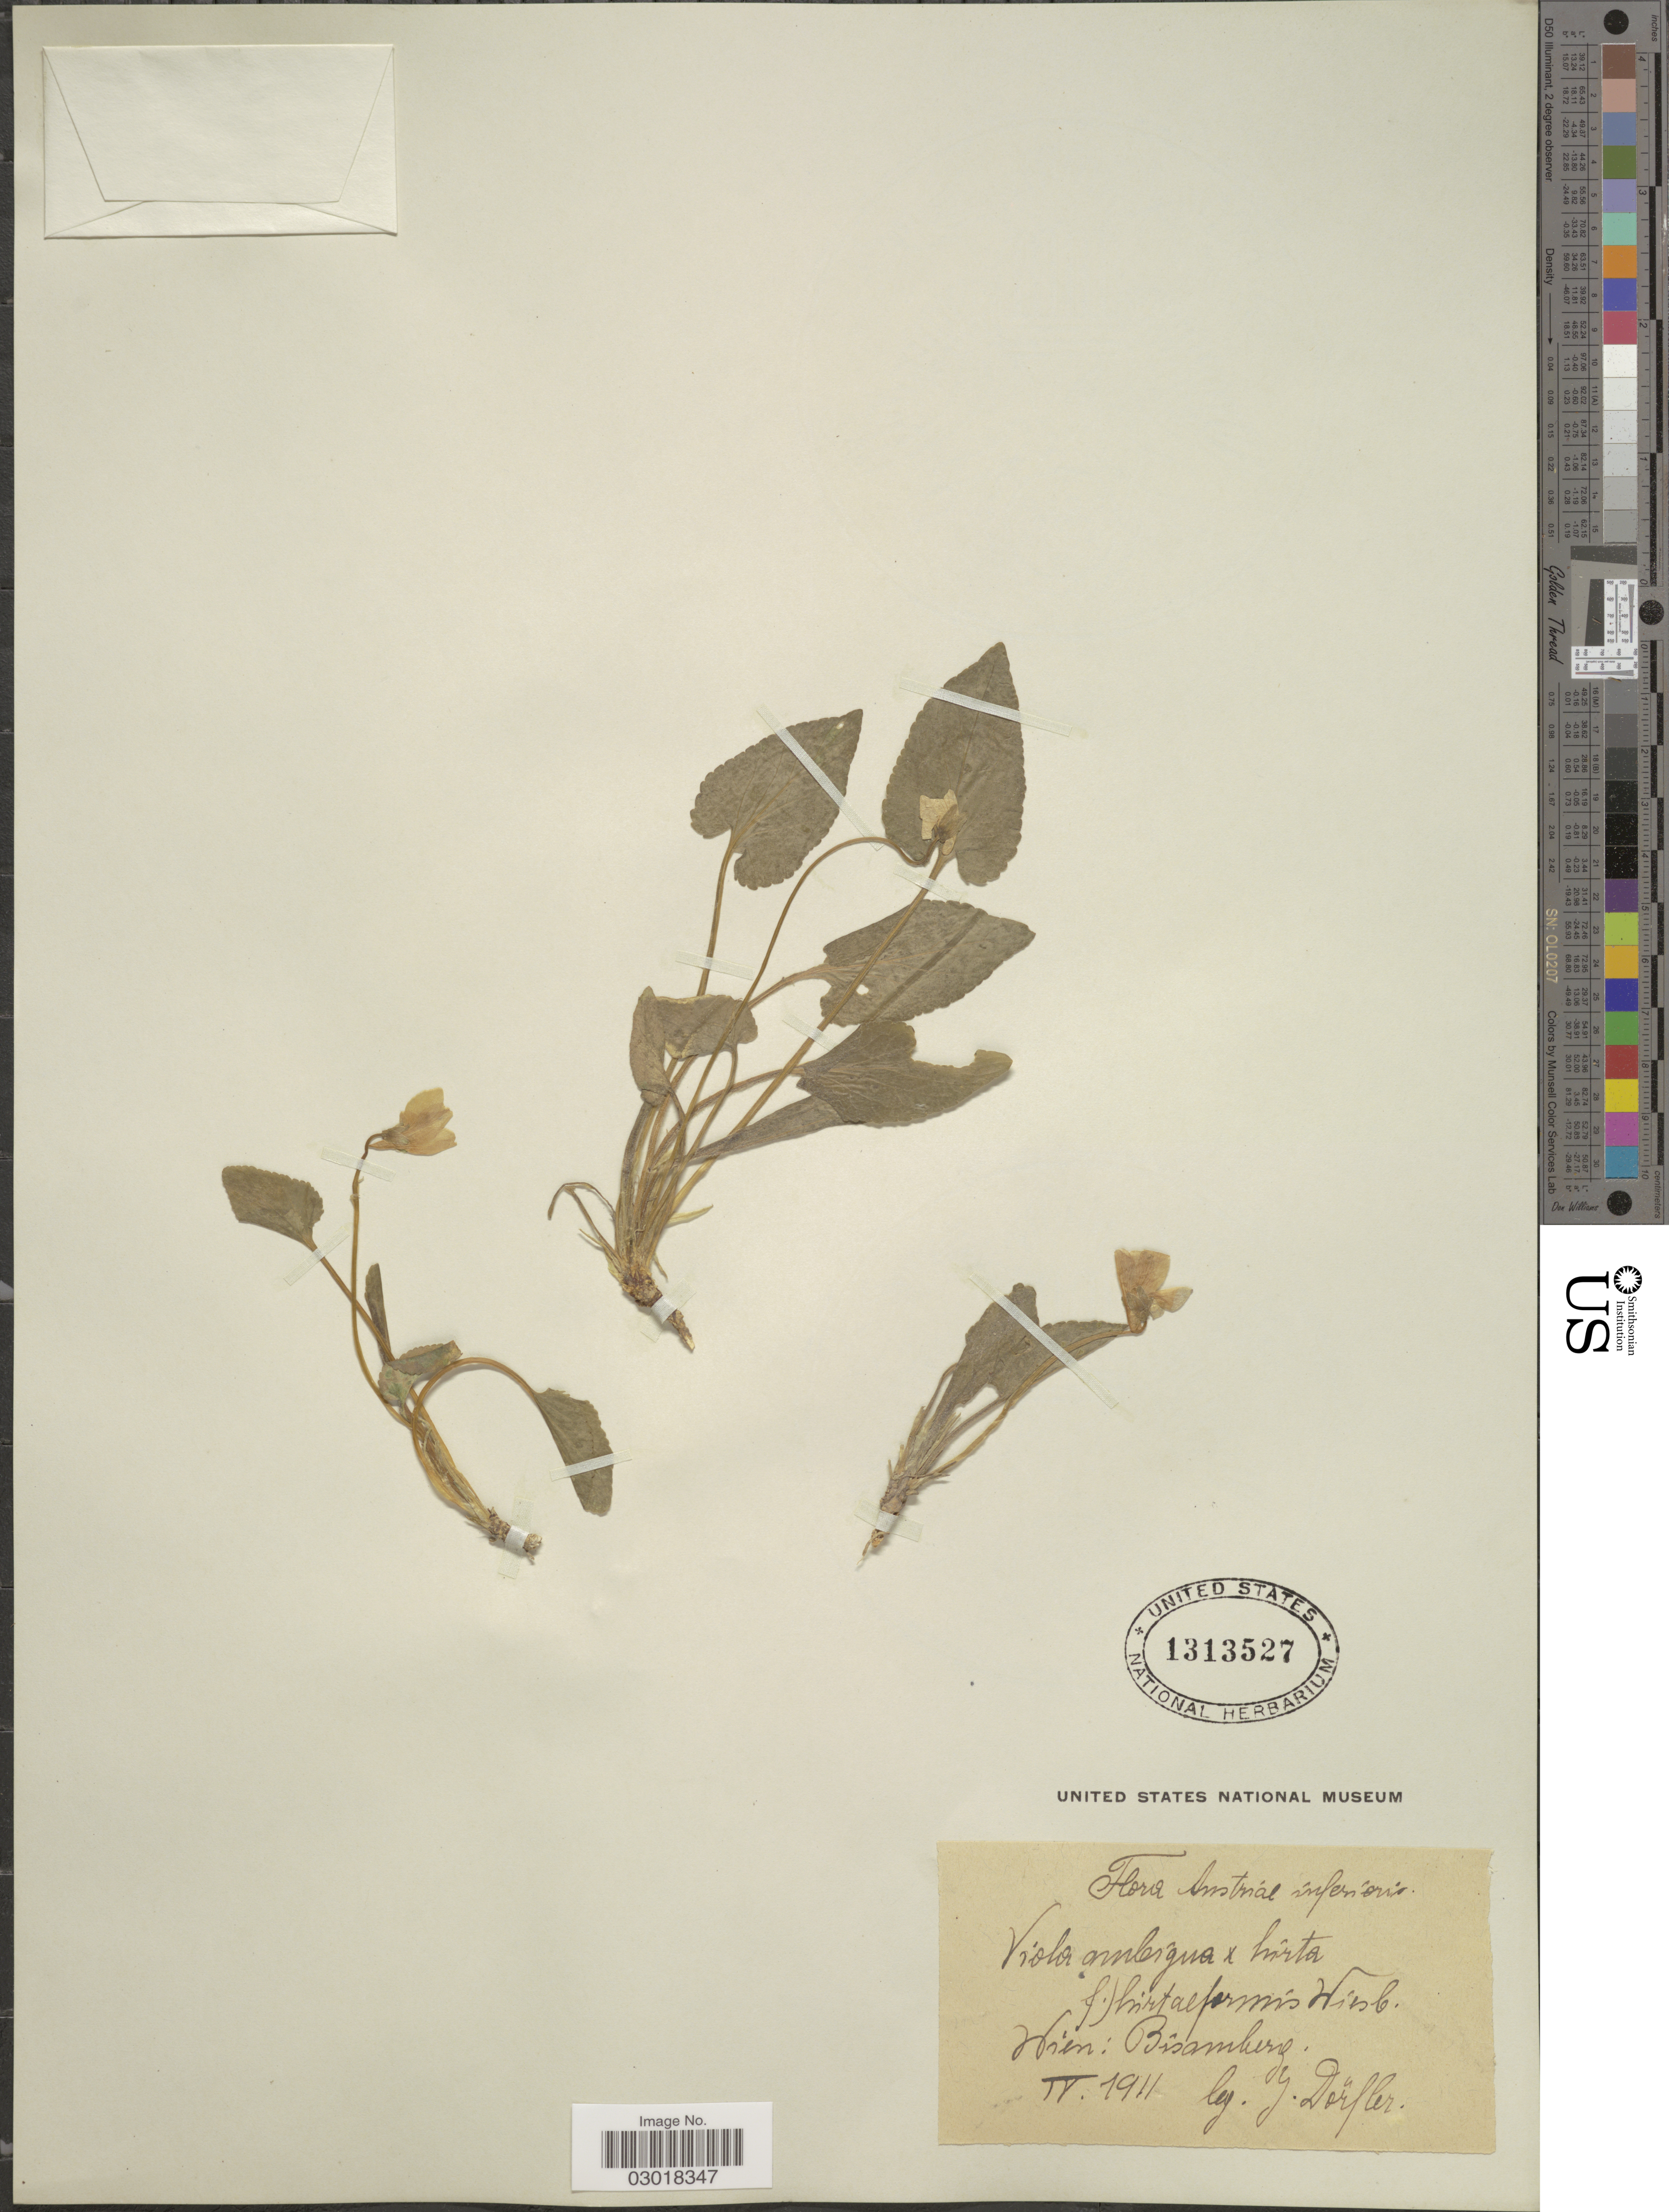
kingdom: Plantae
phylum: Tracheophyta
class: Magnoliopsida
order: Malpighiales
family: Violaceae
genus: Viola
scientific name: Viola ambigua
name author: Waldst.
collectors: J. Dörfler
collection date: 1911-04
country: Austria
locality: Austriae inferioris. Hien: Bisamberg.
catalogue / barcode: US 1313527